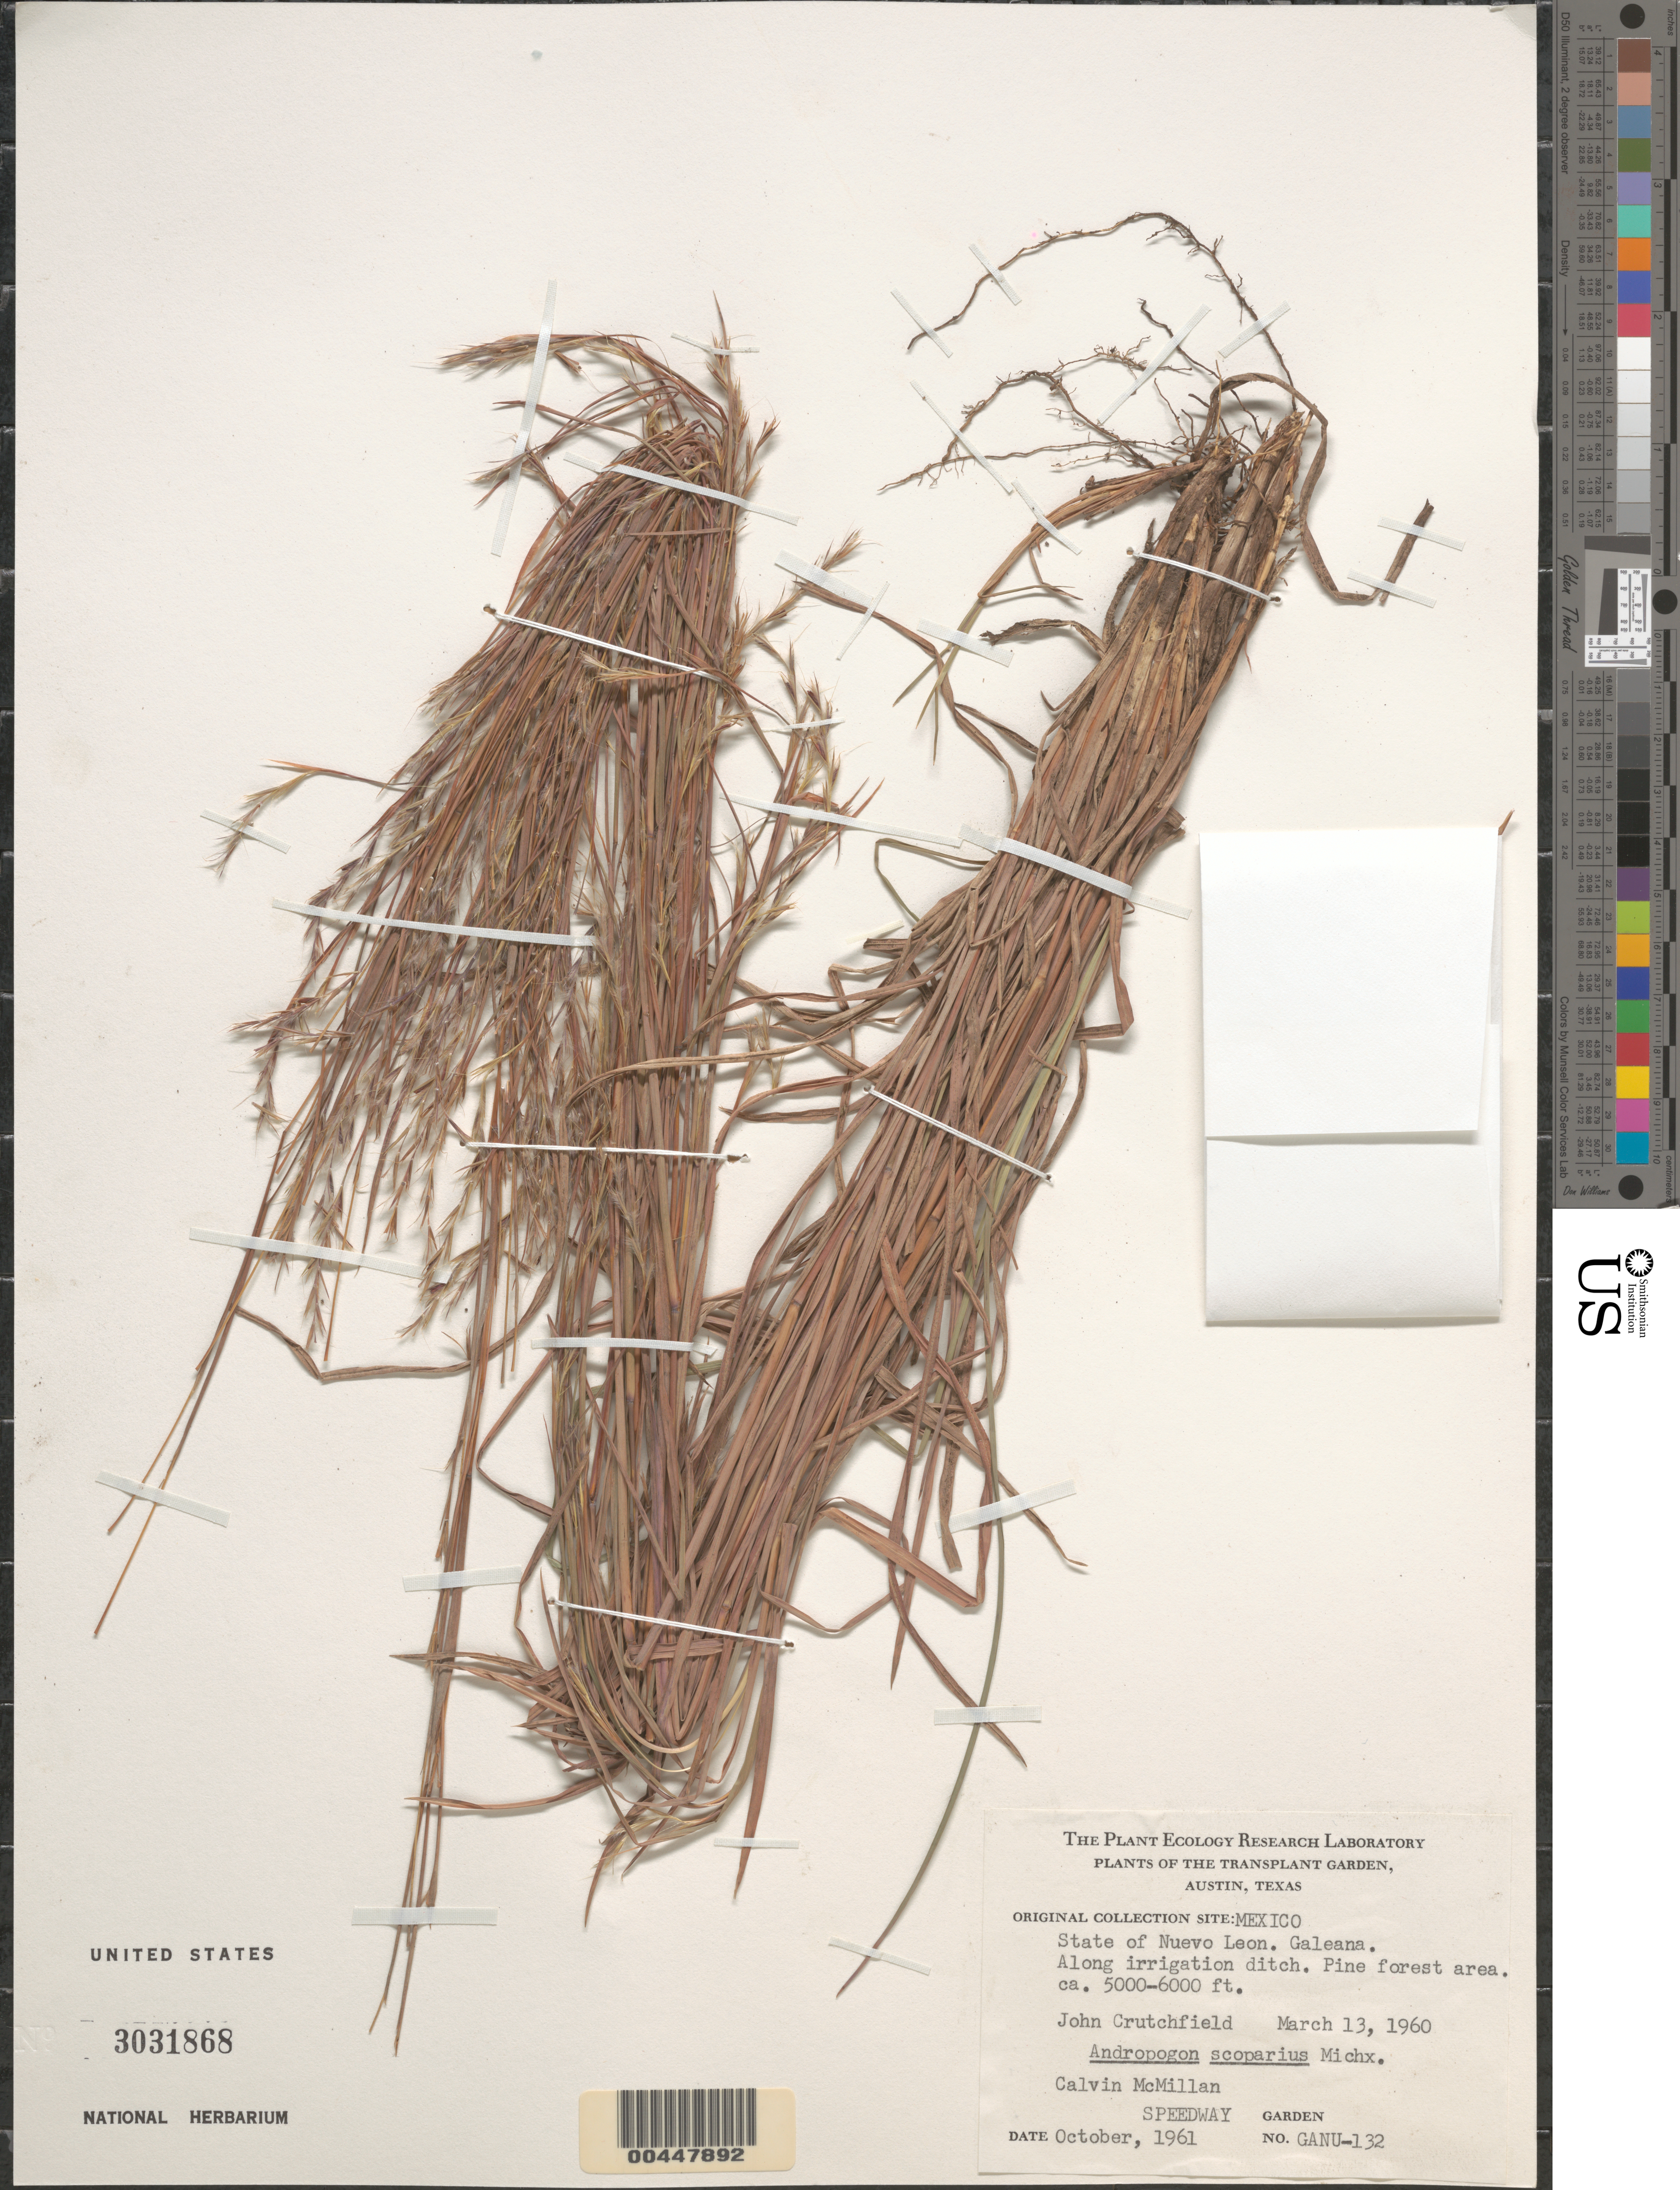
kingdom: Plantae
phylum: Tracheophyta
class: Liliopsida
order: Poales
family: Poaceae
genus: Andropogon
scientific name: Andropogon scoparius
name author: Michx.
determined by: McMillan, C.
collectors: J. Crutchfield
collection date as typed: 13 Mar 1960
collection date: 1960-03-13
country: Mexico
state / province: Nuevo León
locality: Galeana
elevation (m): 1524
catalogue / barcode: US 3031868